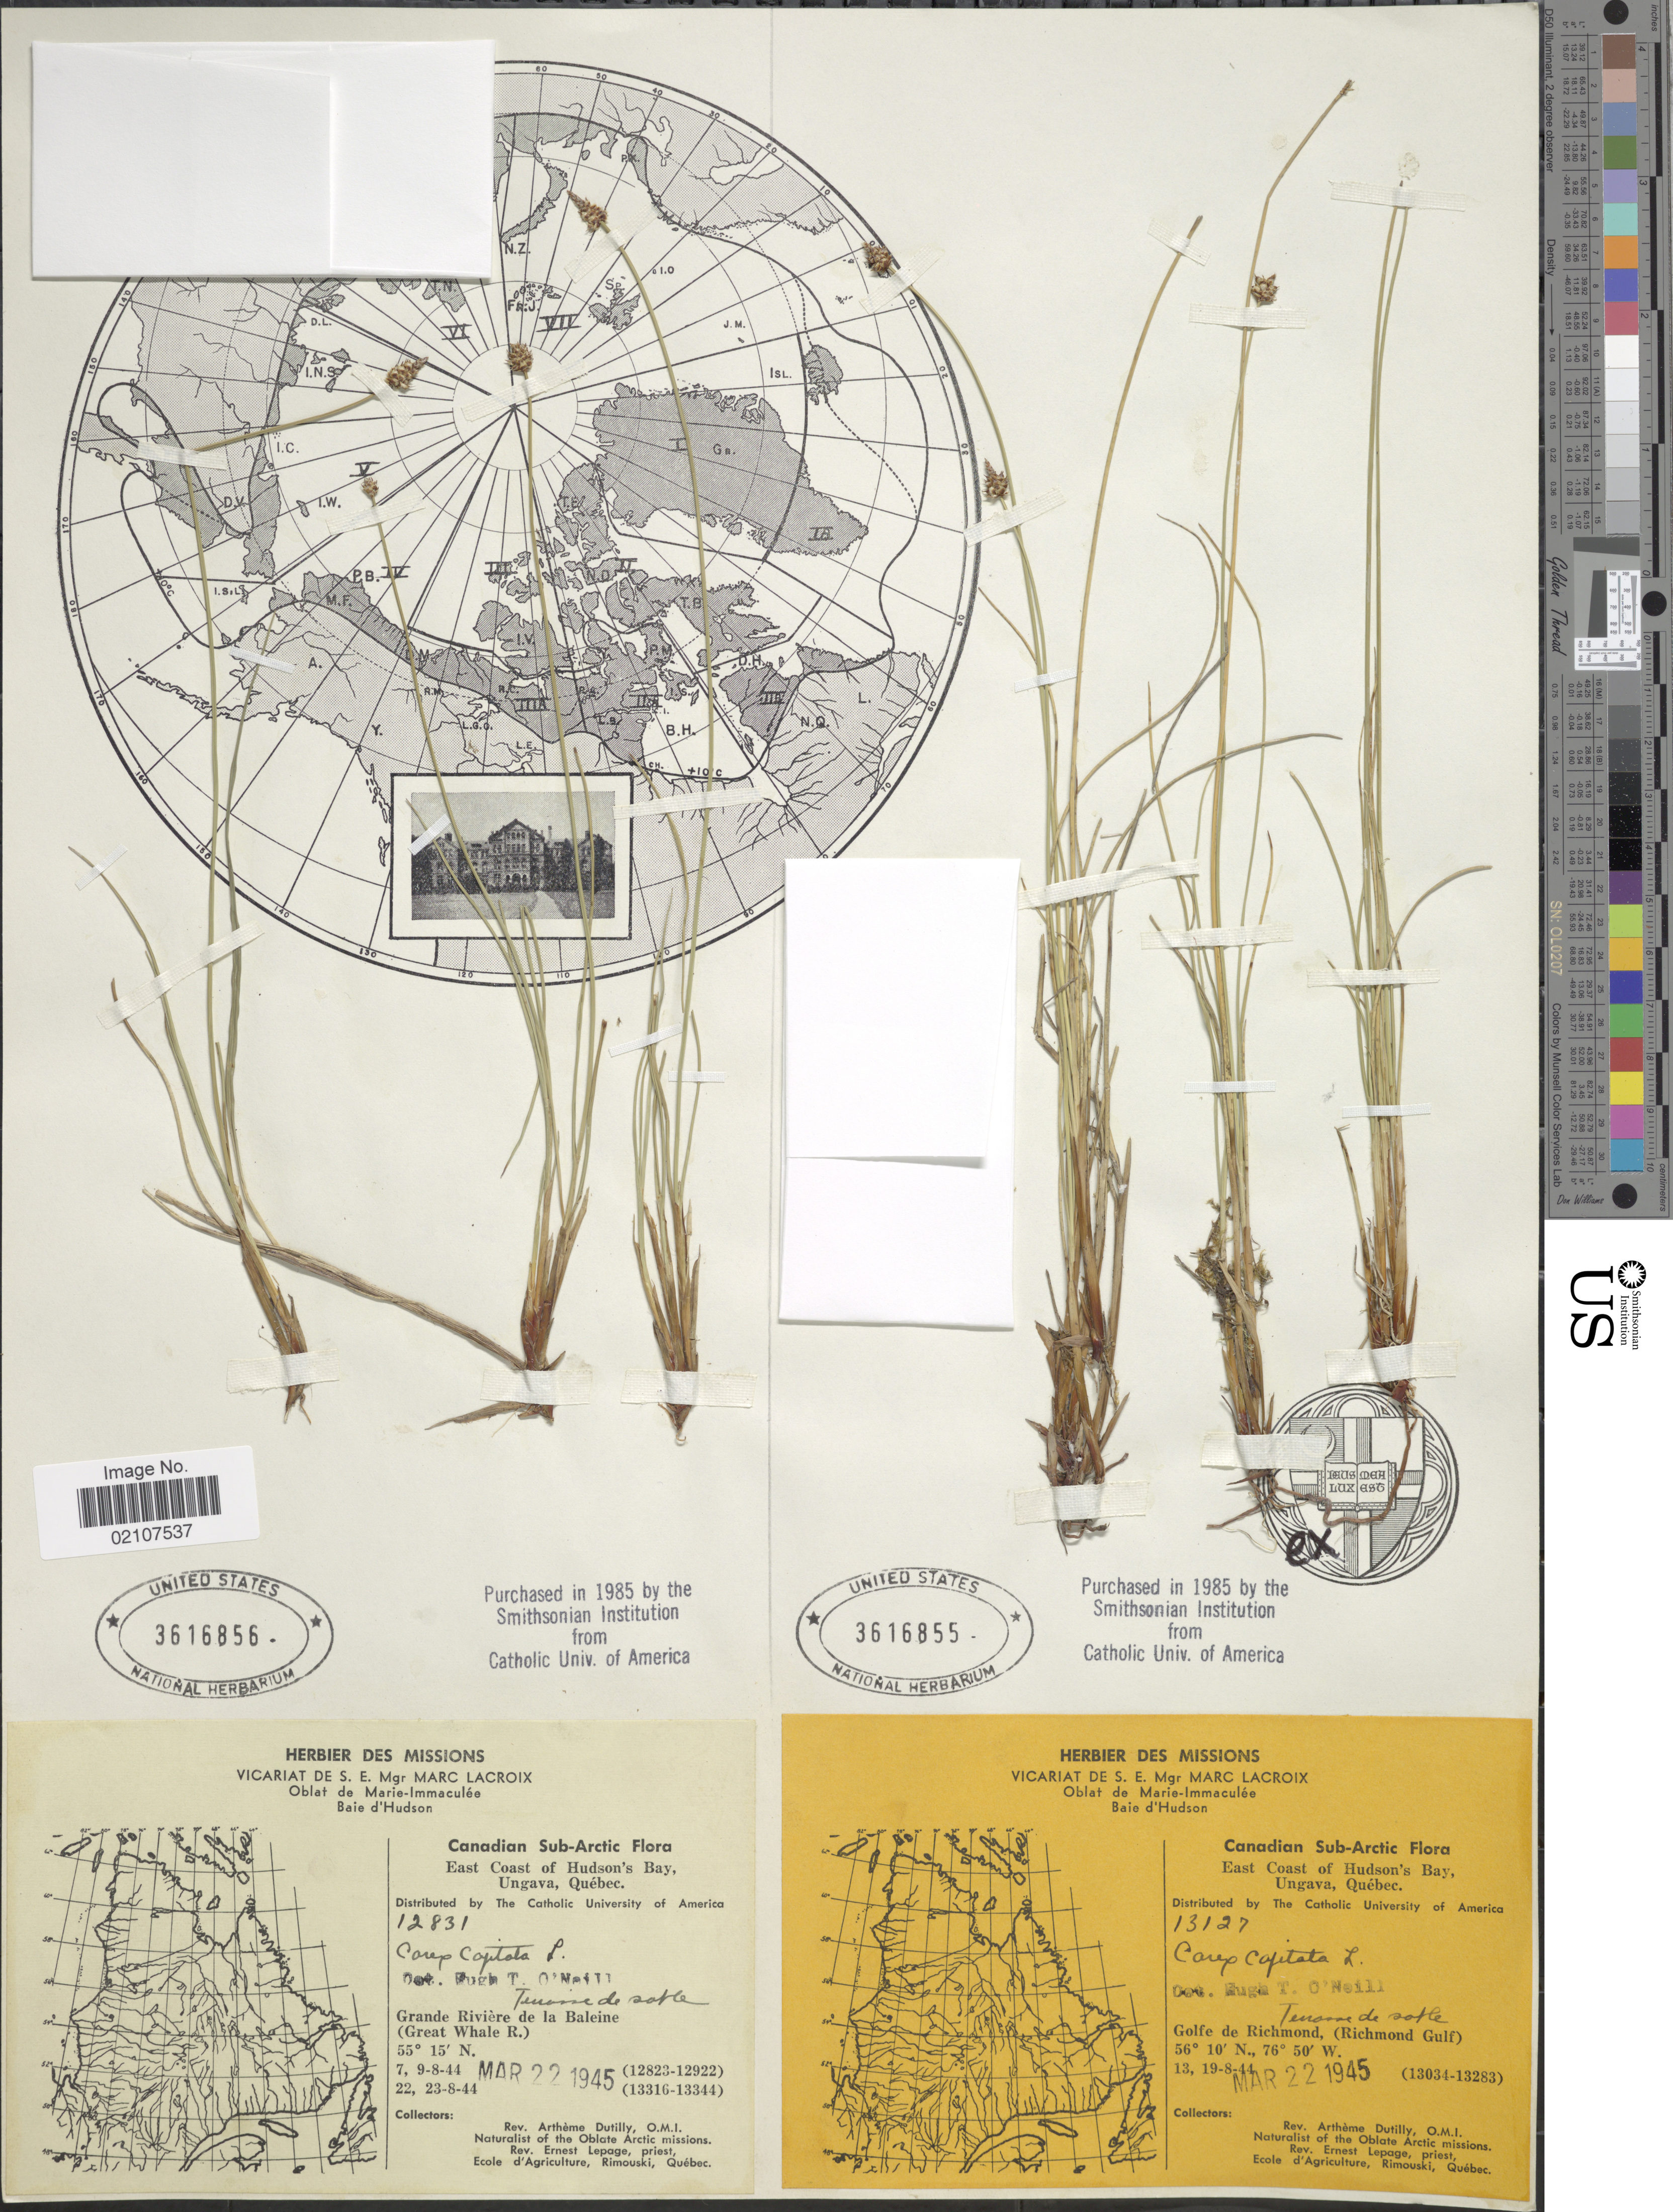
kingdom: Plantae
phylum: Tracheophyta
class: Liliopsida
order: Poales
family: Cyperaceae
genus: Carex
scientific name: Carex capitata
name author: L.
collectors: A. Dutilly & E. Lepage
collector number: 13127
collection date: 1944-08-13/1944-08-19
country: Canada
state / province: Quebec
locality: Canadian Sub-Arctic, East Coast of Hudson's Bay, Ungava, Terrasse de sable, Golfe de Richmond, (Richmond Gulf)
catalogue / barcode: US 3616855